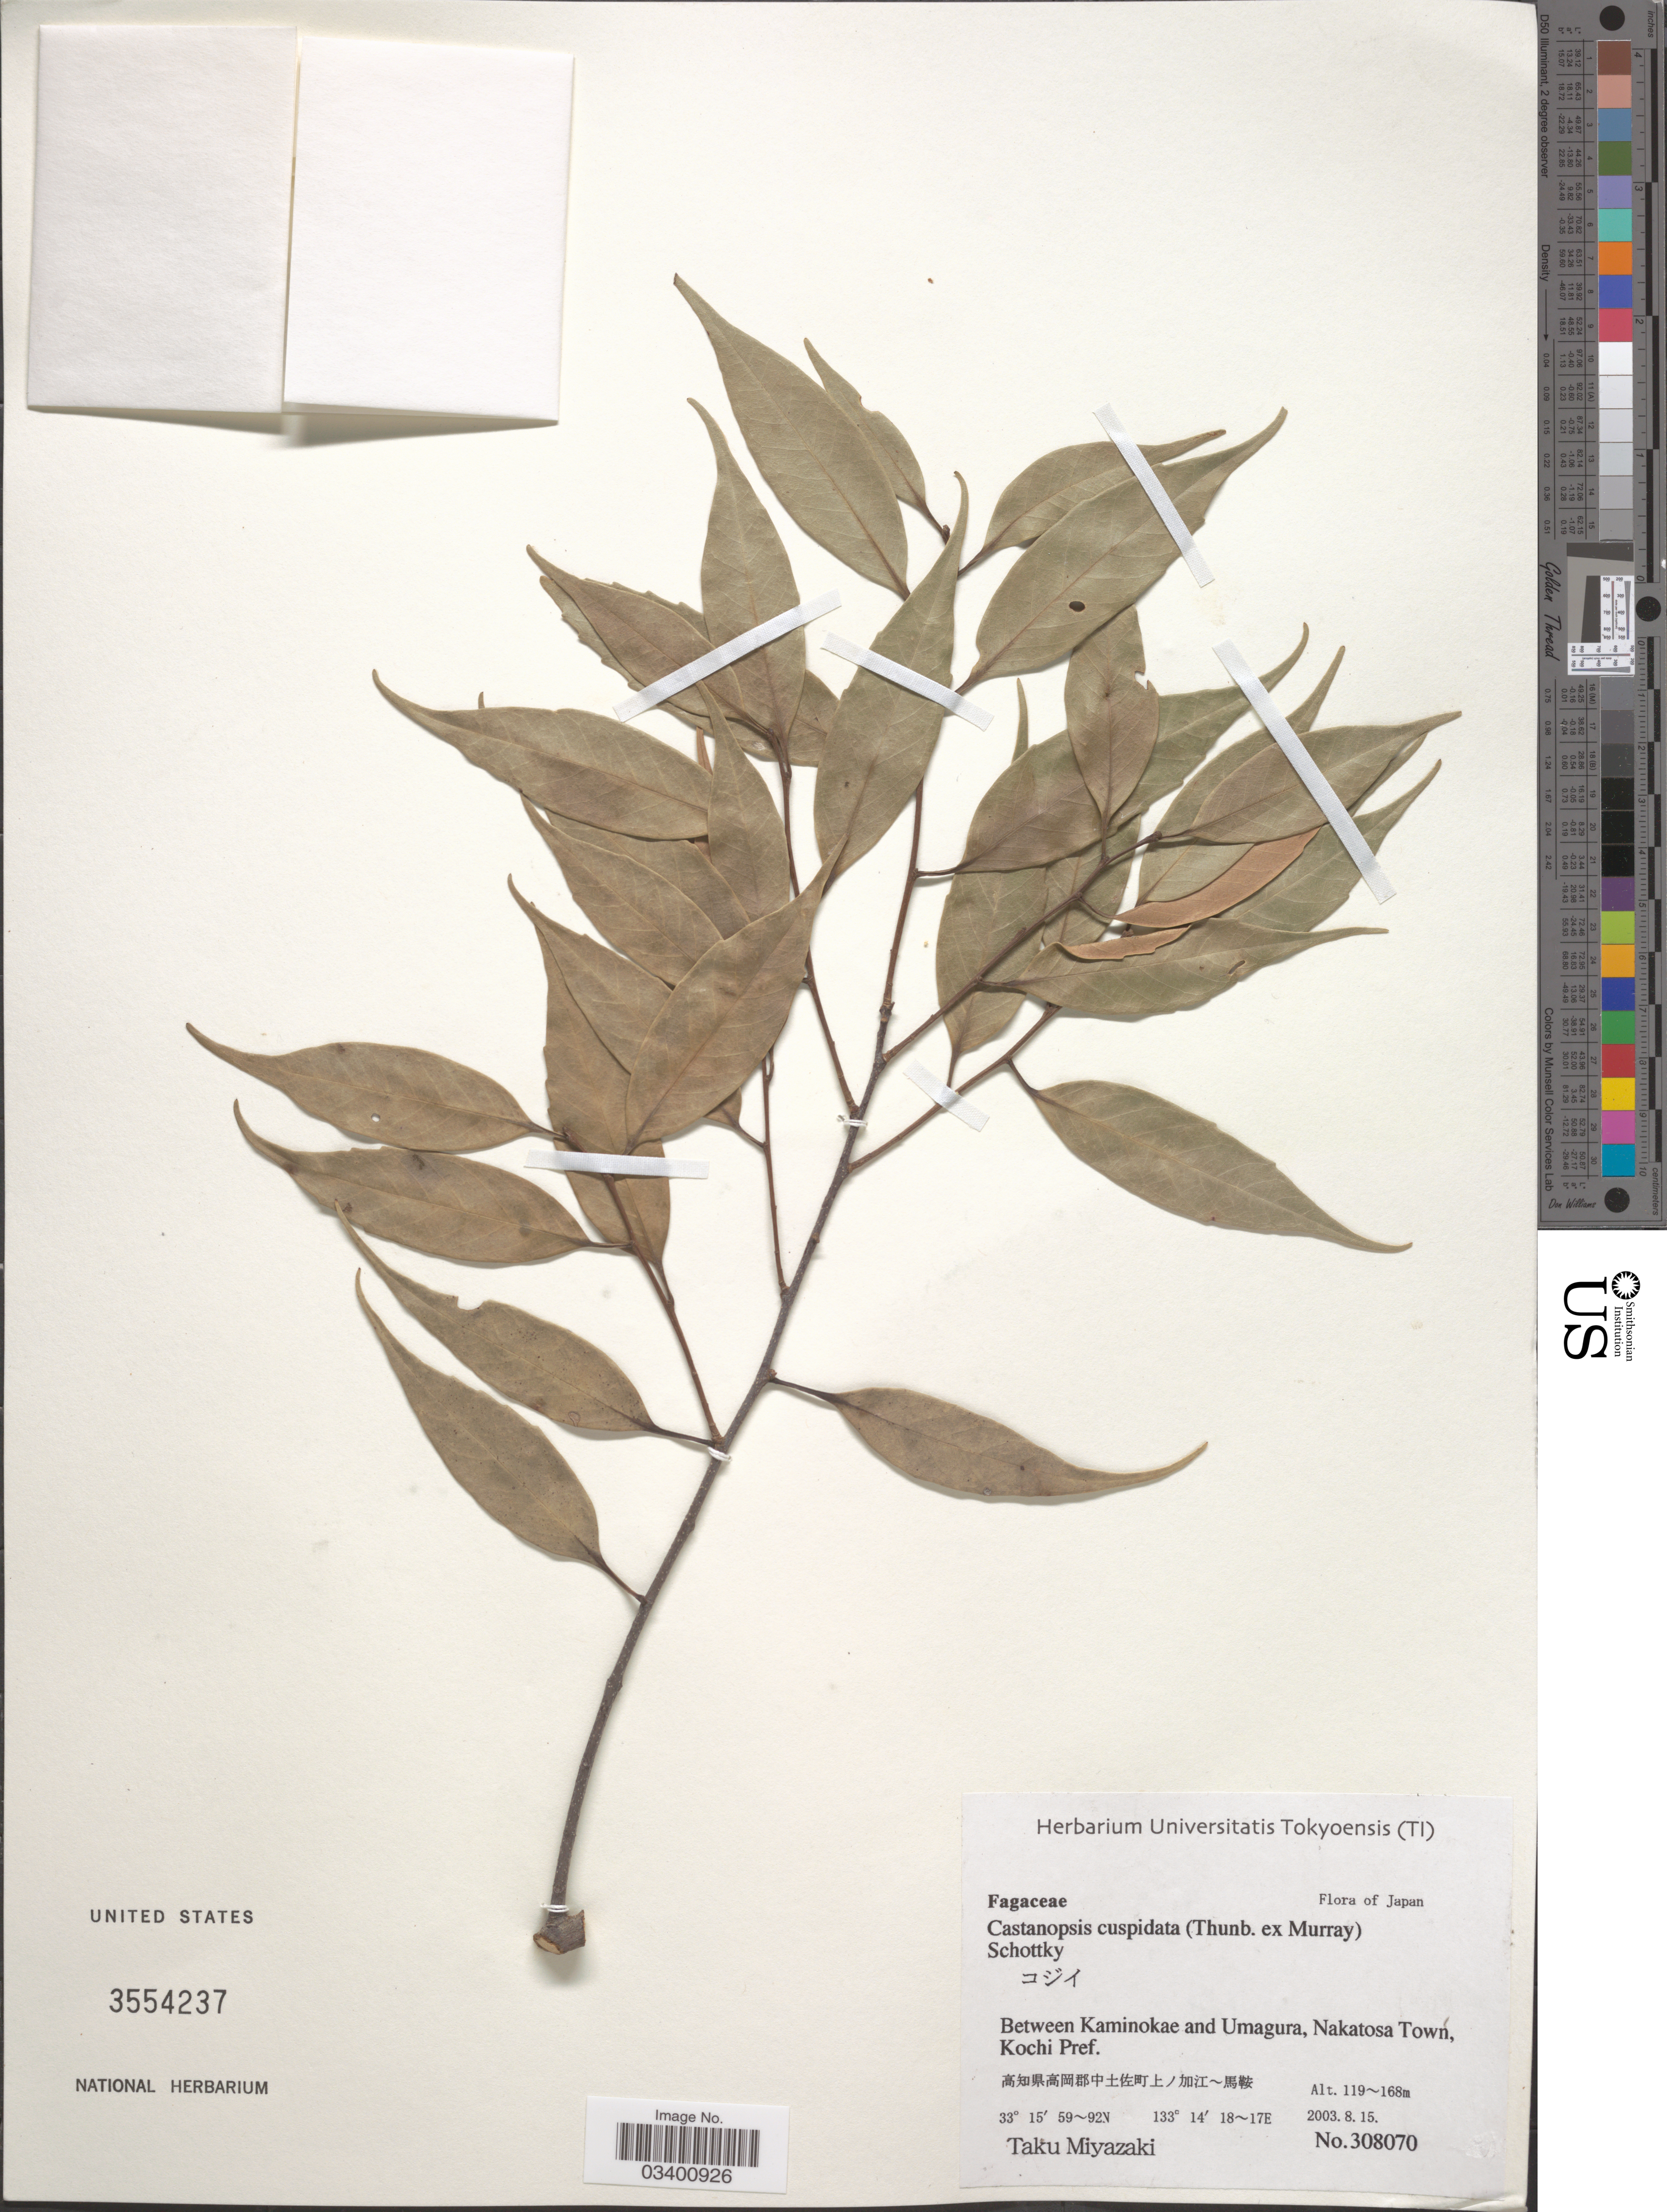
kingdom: Plantae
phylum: Tracheophyta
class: Magnoliopsida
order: Fagales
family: Fagaceae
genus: Castanopsis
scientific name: Castanopsis cuspidata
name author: (Thunb.) Schottky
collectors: T. Miyazaki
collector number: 308070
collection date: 2003-08-15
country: Japan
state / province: Koti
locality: Between Kaminokae and Umagura, Nakatosa Town, Kochi Pref. [Foreign script]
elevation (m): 168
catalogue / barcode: US 3554237